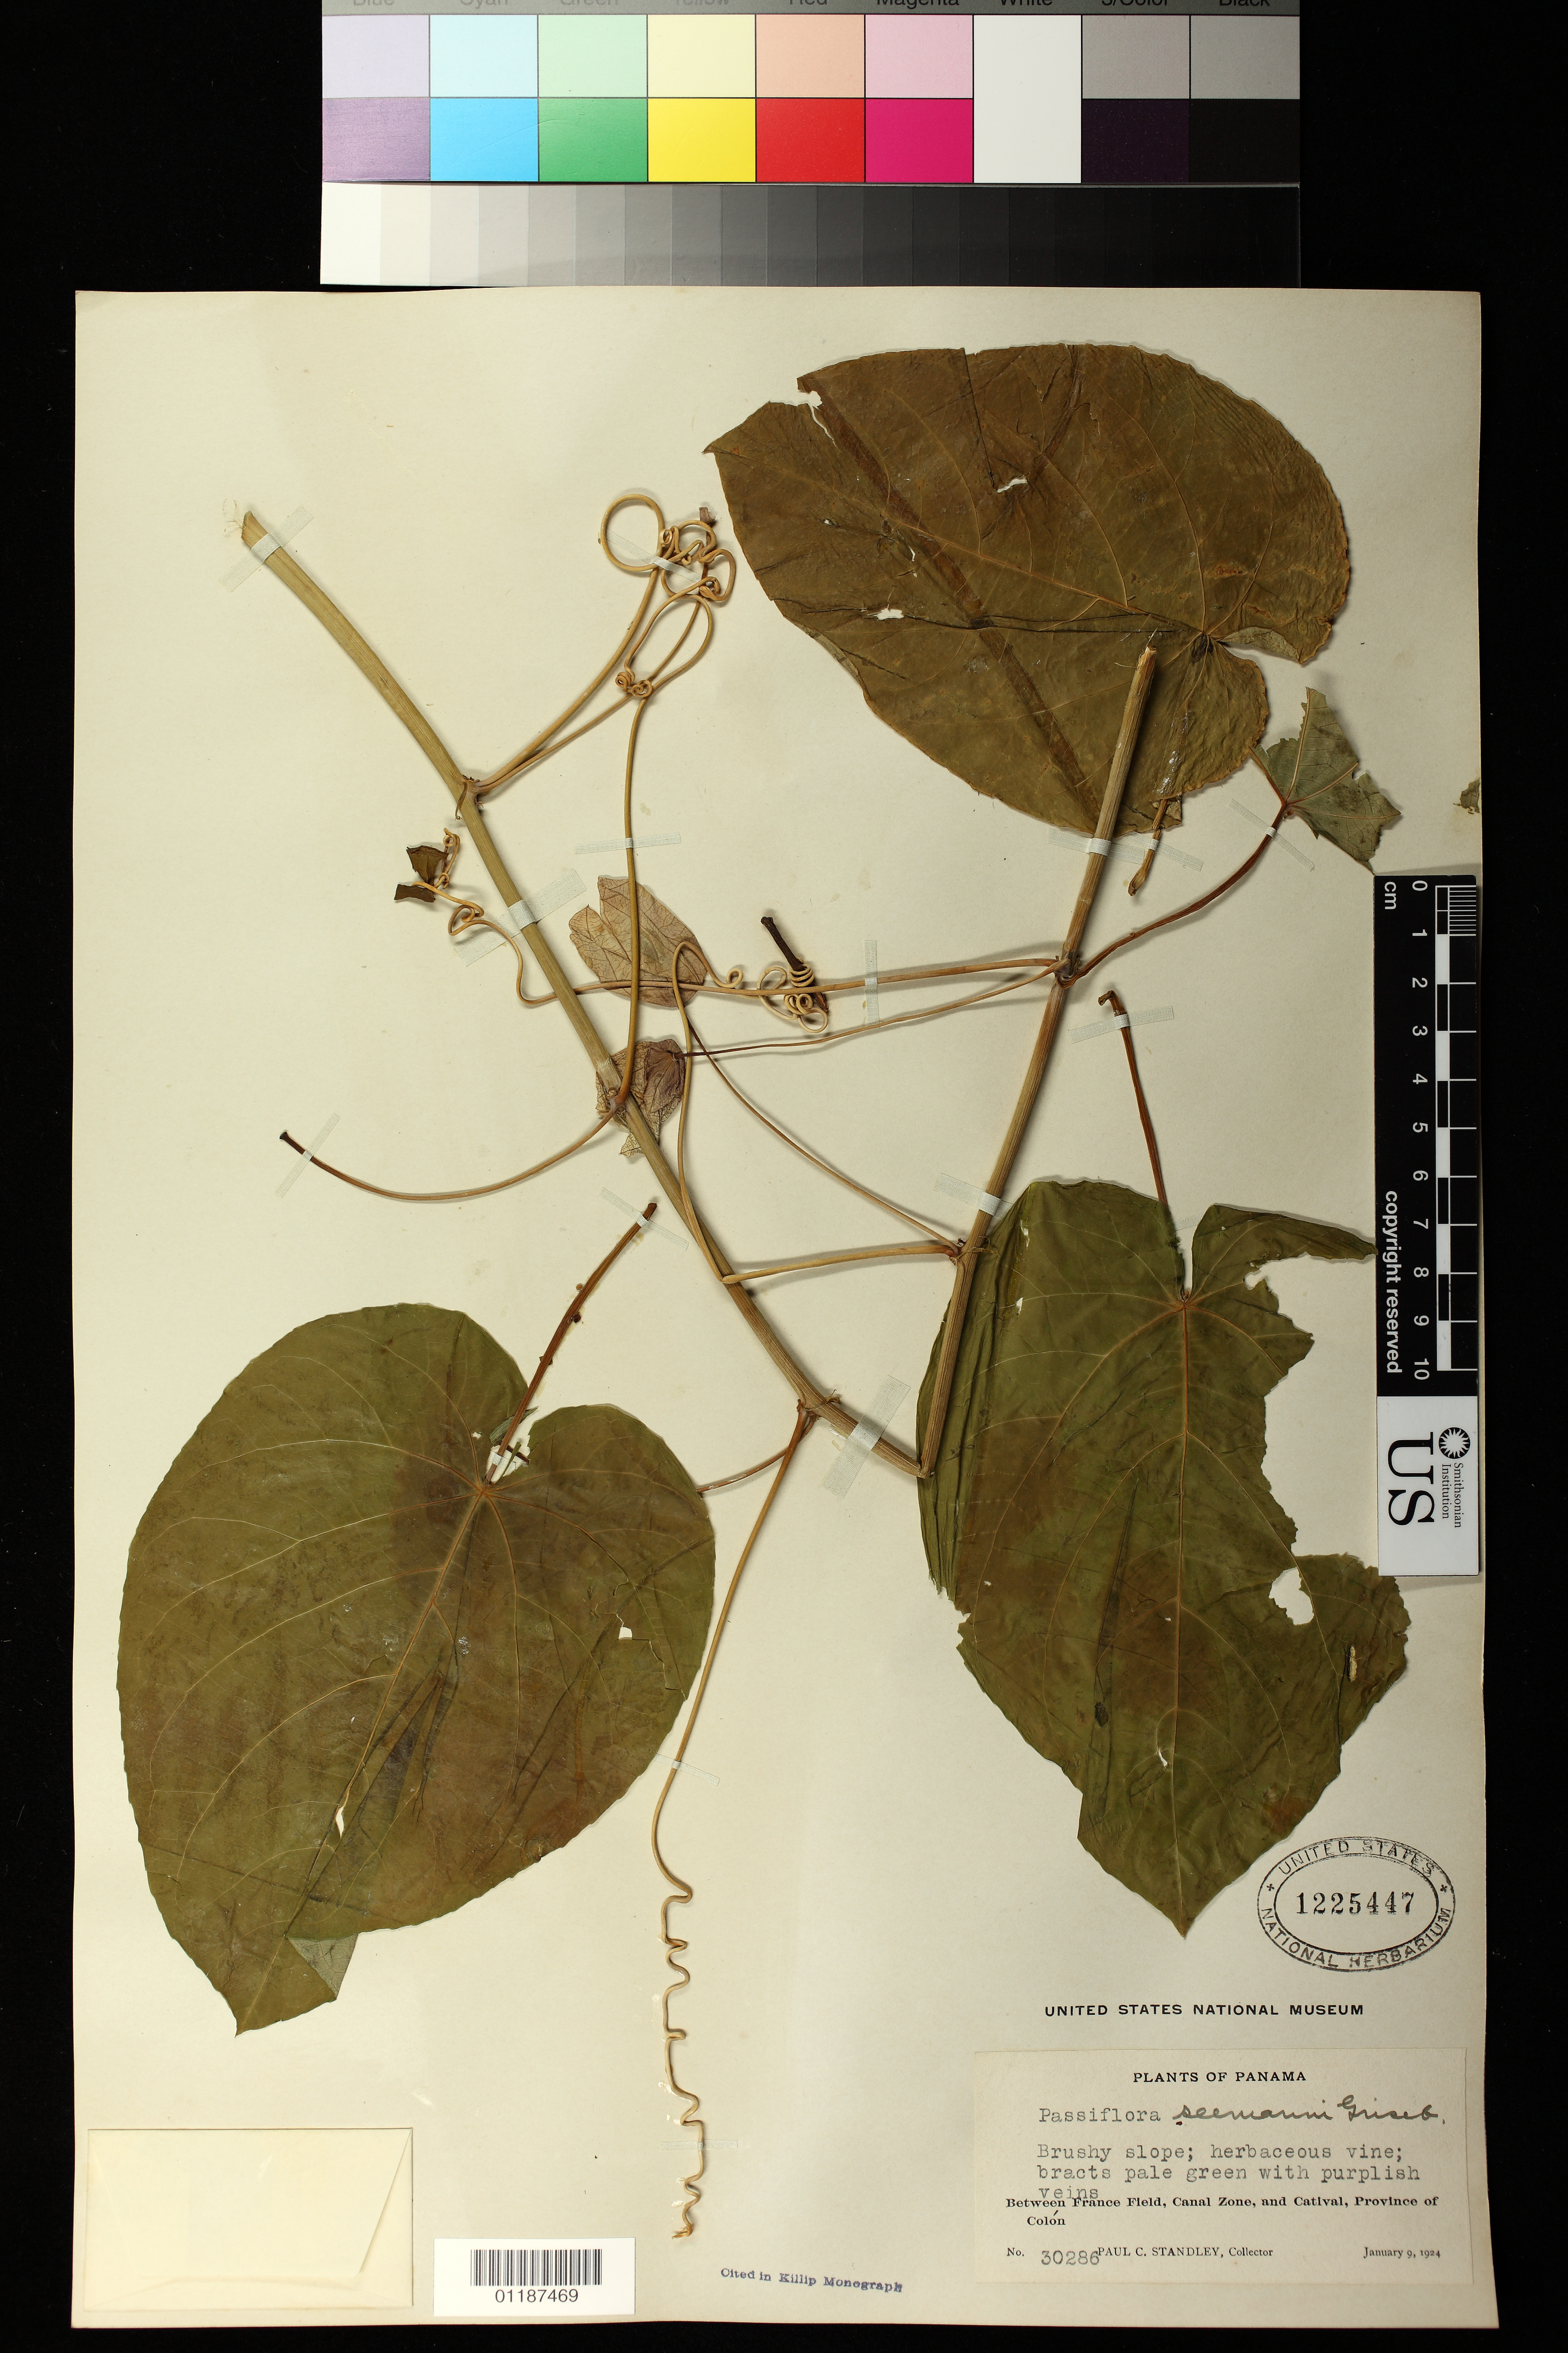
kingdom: Plantae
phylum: Tracheophyta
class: Magnoliopsida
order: Malpighiales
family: Passifloraceae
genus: Passiflora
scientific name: Passiflora seemannii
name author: Griseb.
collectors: P. C. Standley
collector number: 30286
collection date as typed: Jan 9 1924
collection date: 1924-01-09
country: Panama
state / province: Colón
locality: Between France Field, Canal Zone and Catival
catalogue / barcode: US 1225447